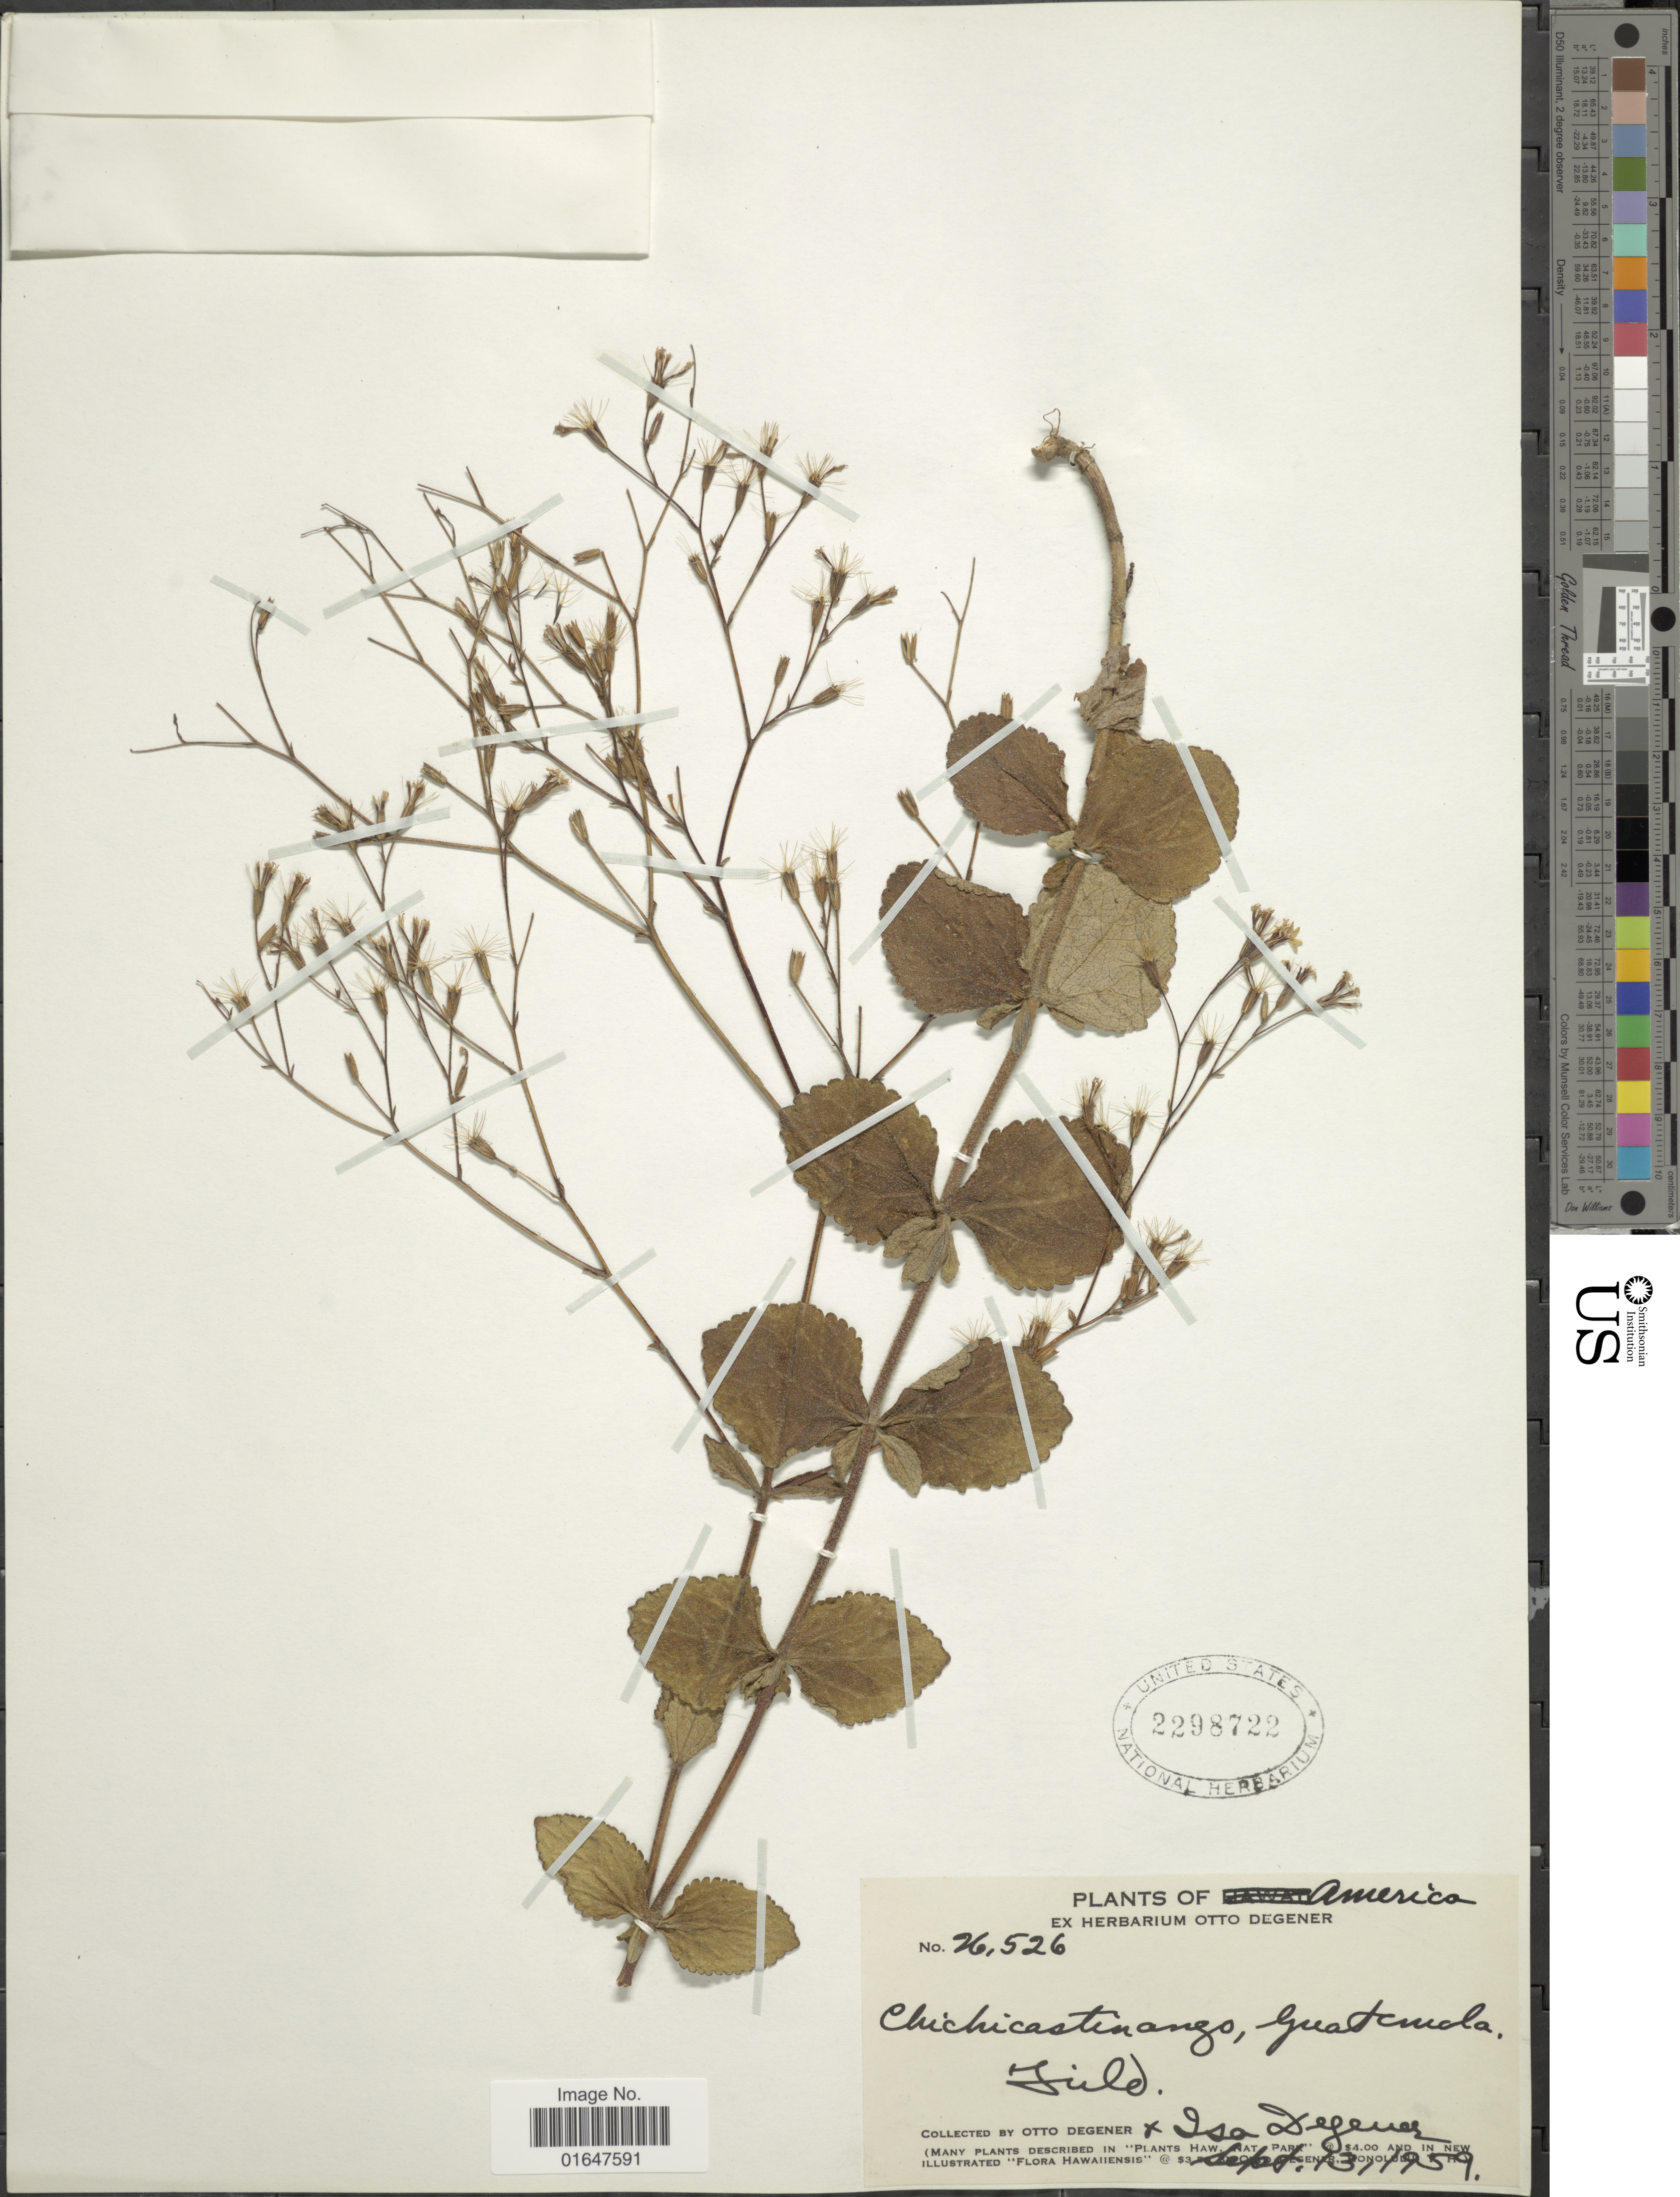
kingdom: Plantae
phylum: Tracheophyta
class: Magnoliopsida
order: Asterales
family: Asteraceae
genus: Stevia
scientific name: Stevia sp.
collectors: O. Degener & I. Degener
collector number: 26526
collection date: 1959-09-13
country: Guatemala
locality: Chichicastenango.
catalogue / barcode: US 2298722